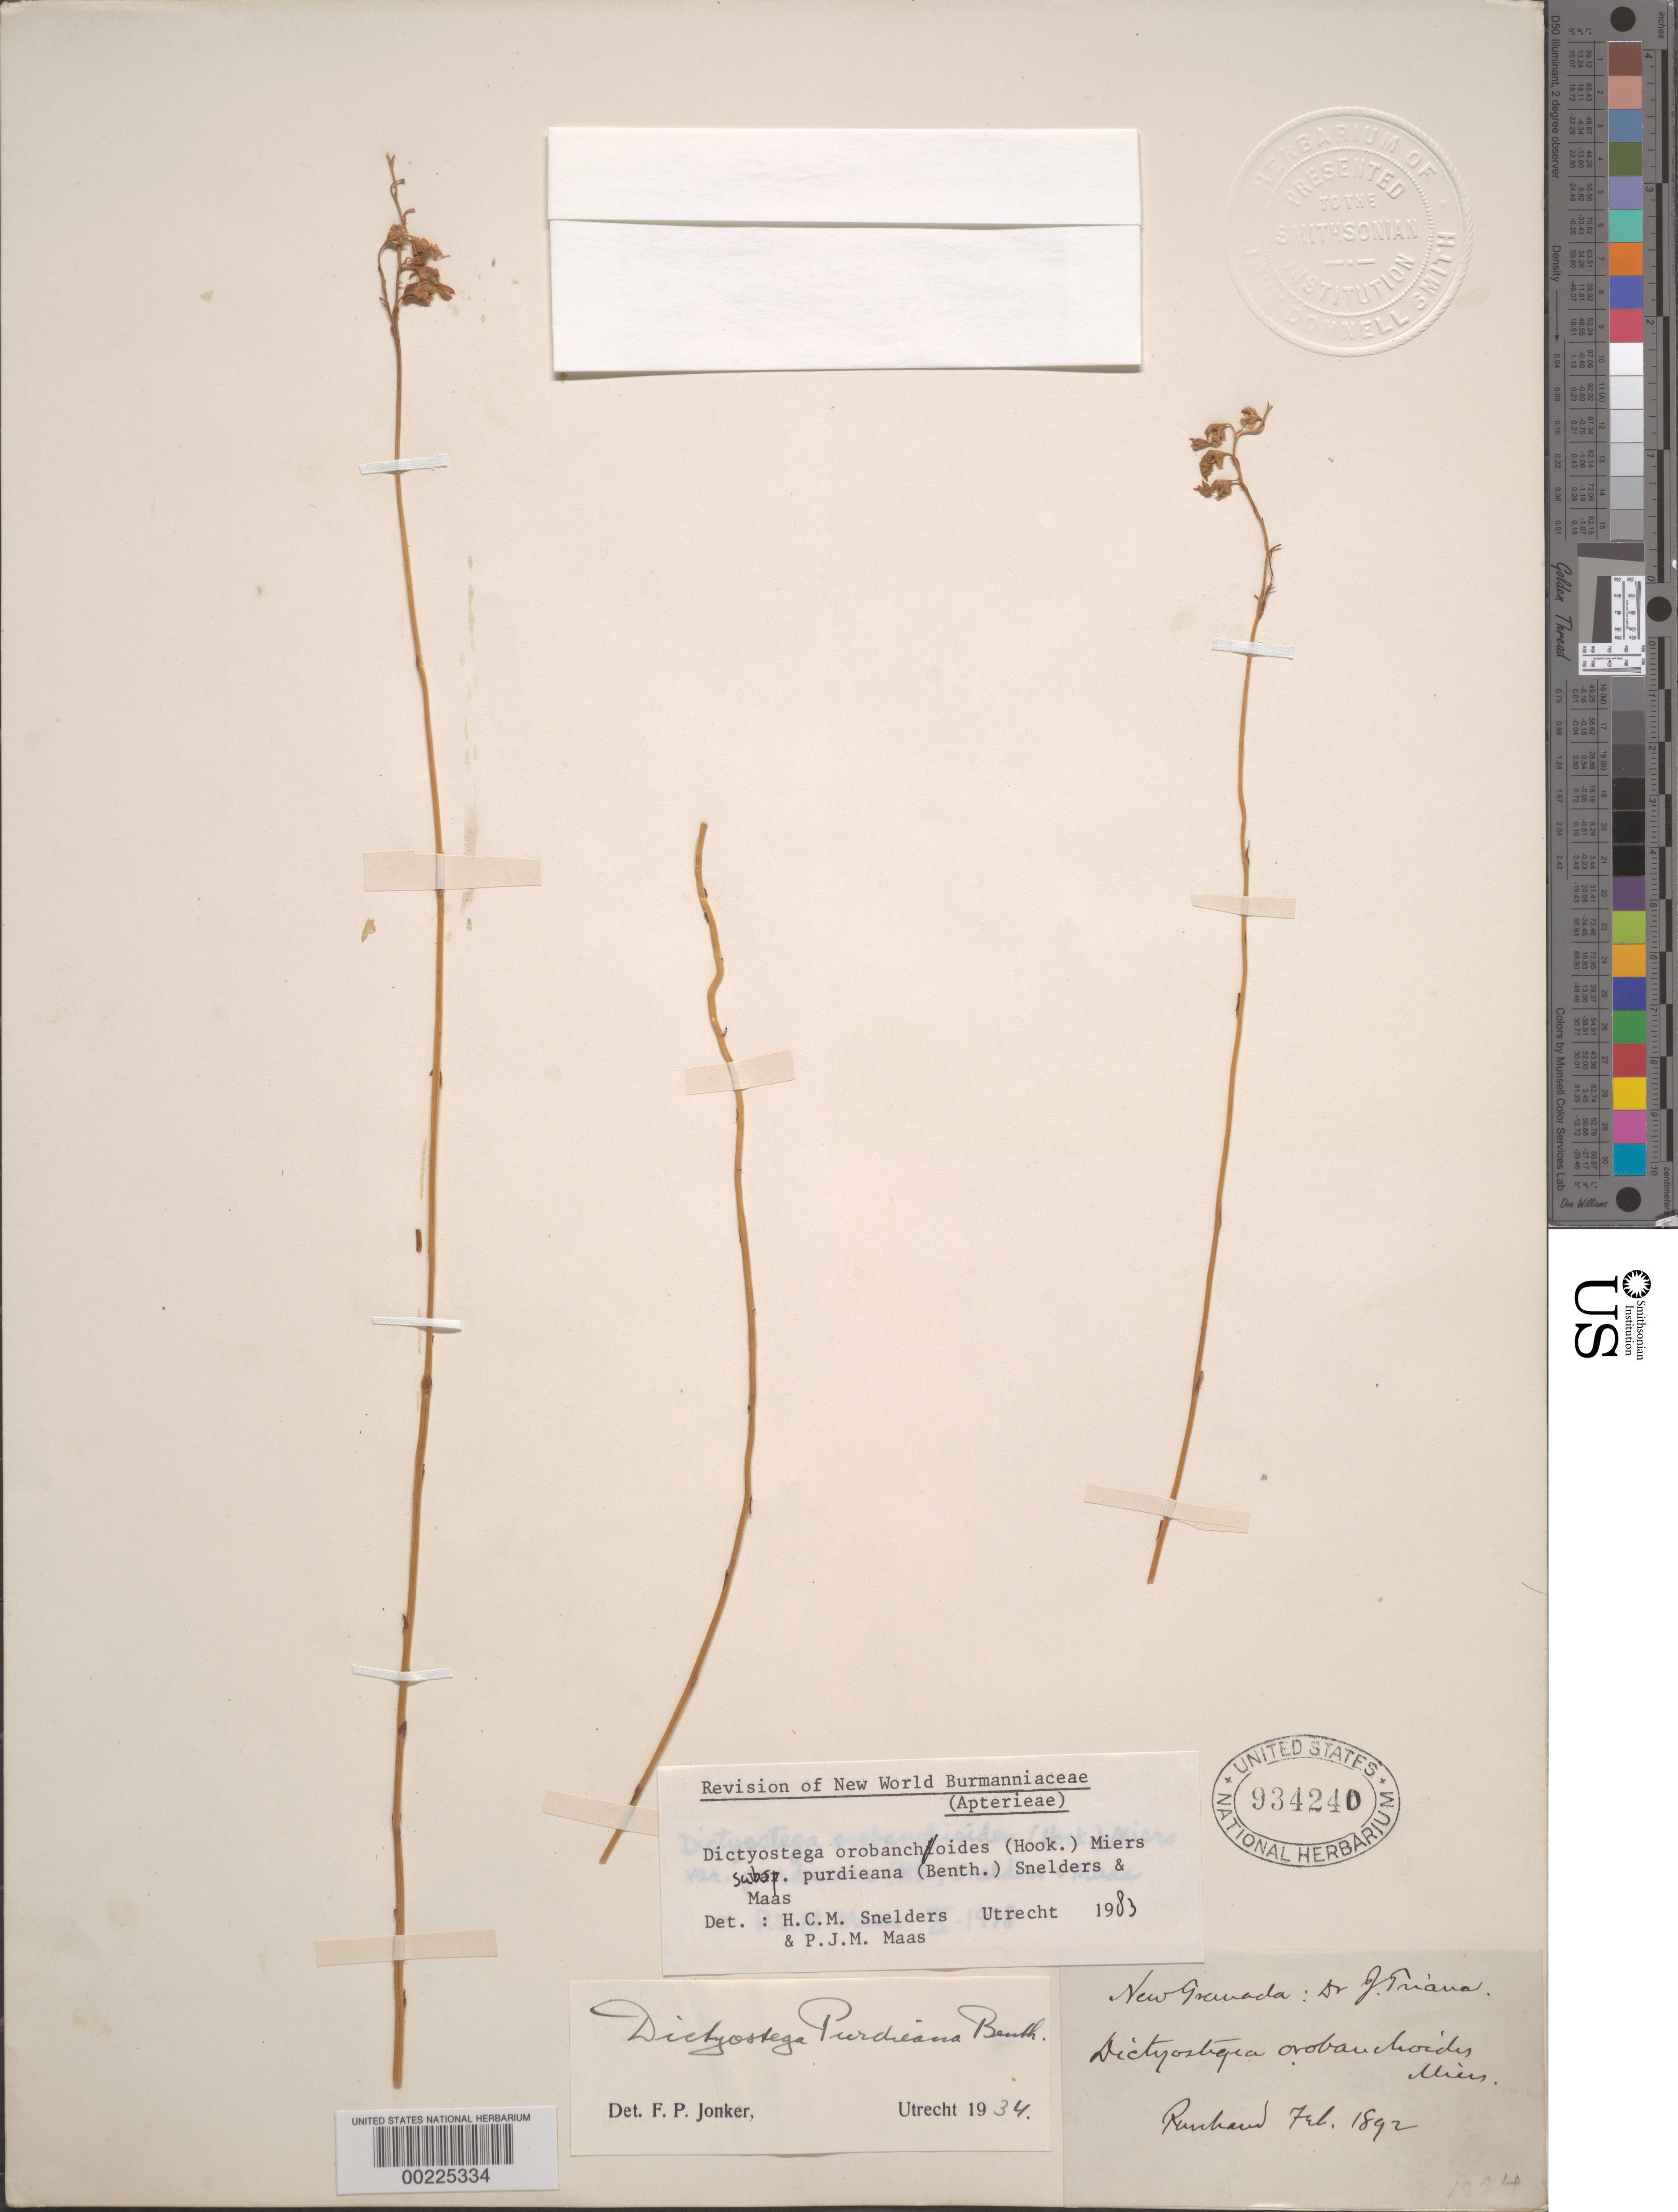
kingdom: Plantae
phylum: Tracheophyta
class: Liliopsida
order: Dioscoreales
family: Burmanniaceae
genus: Dictyostega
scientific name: Dictyostega orobanchoides subsp. purdieana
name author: (Benth.) Snelders & Maas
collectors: J. J. Triana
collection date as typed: Feb 1892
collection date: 1892-02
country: Colombia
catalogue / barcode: US 934240